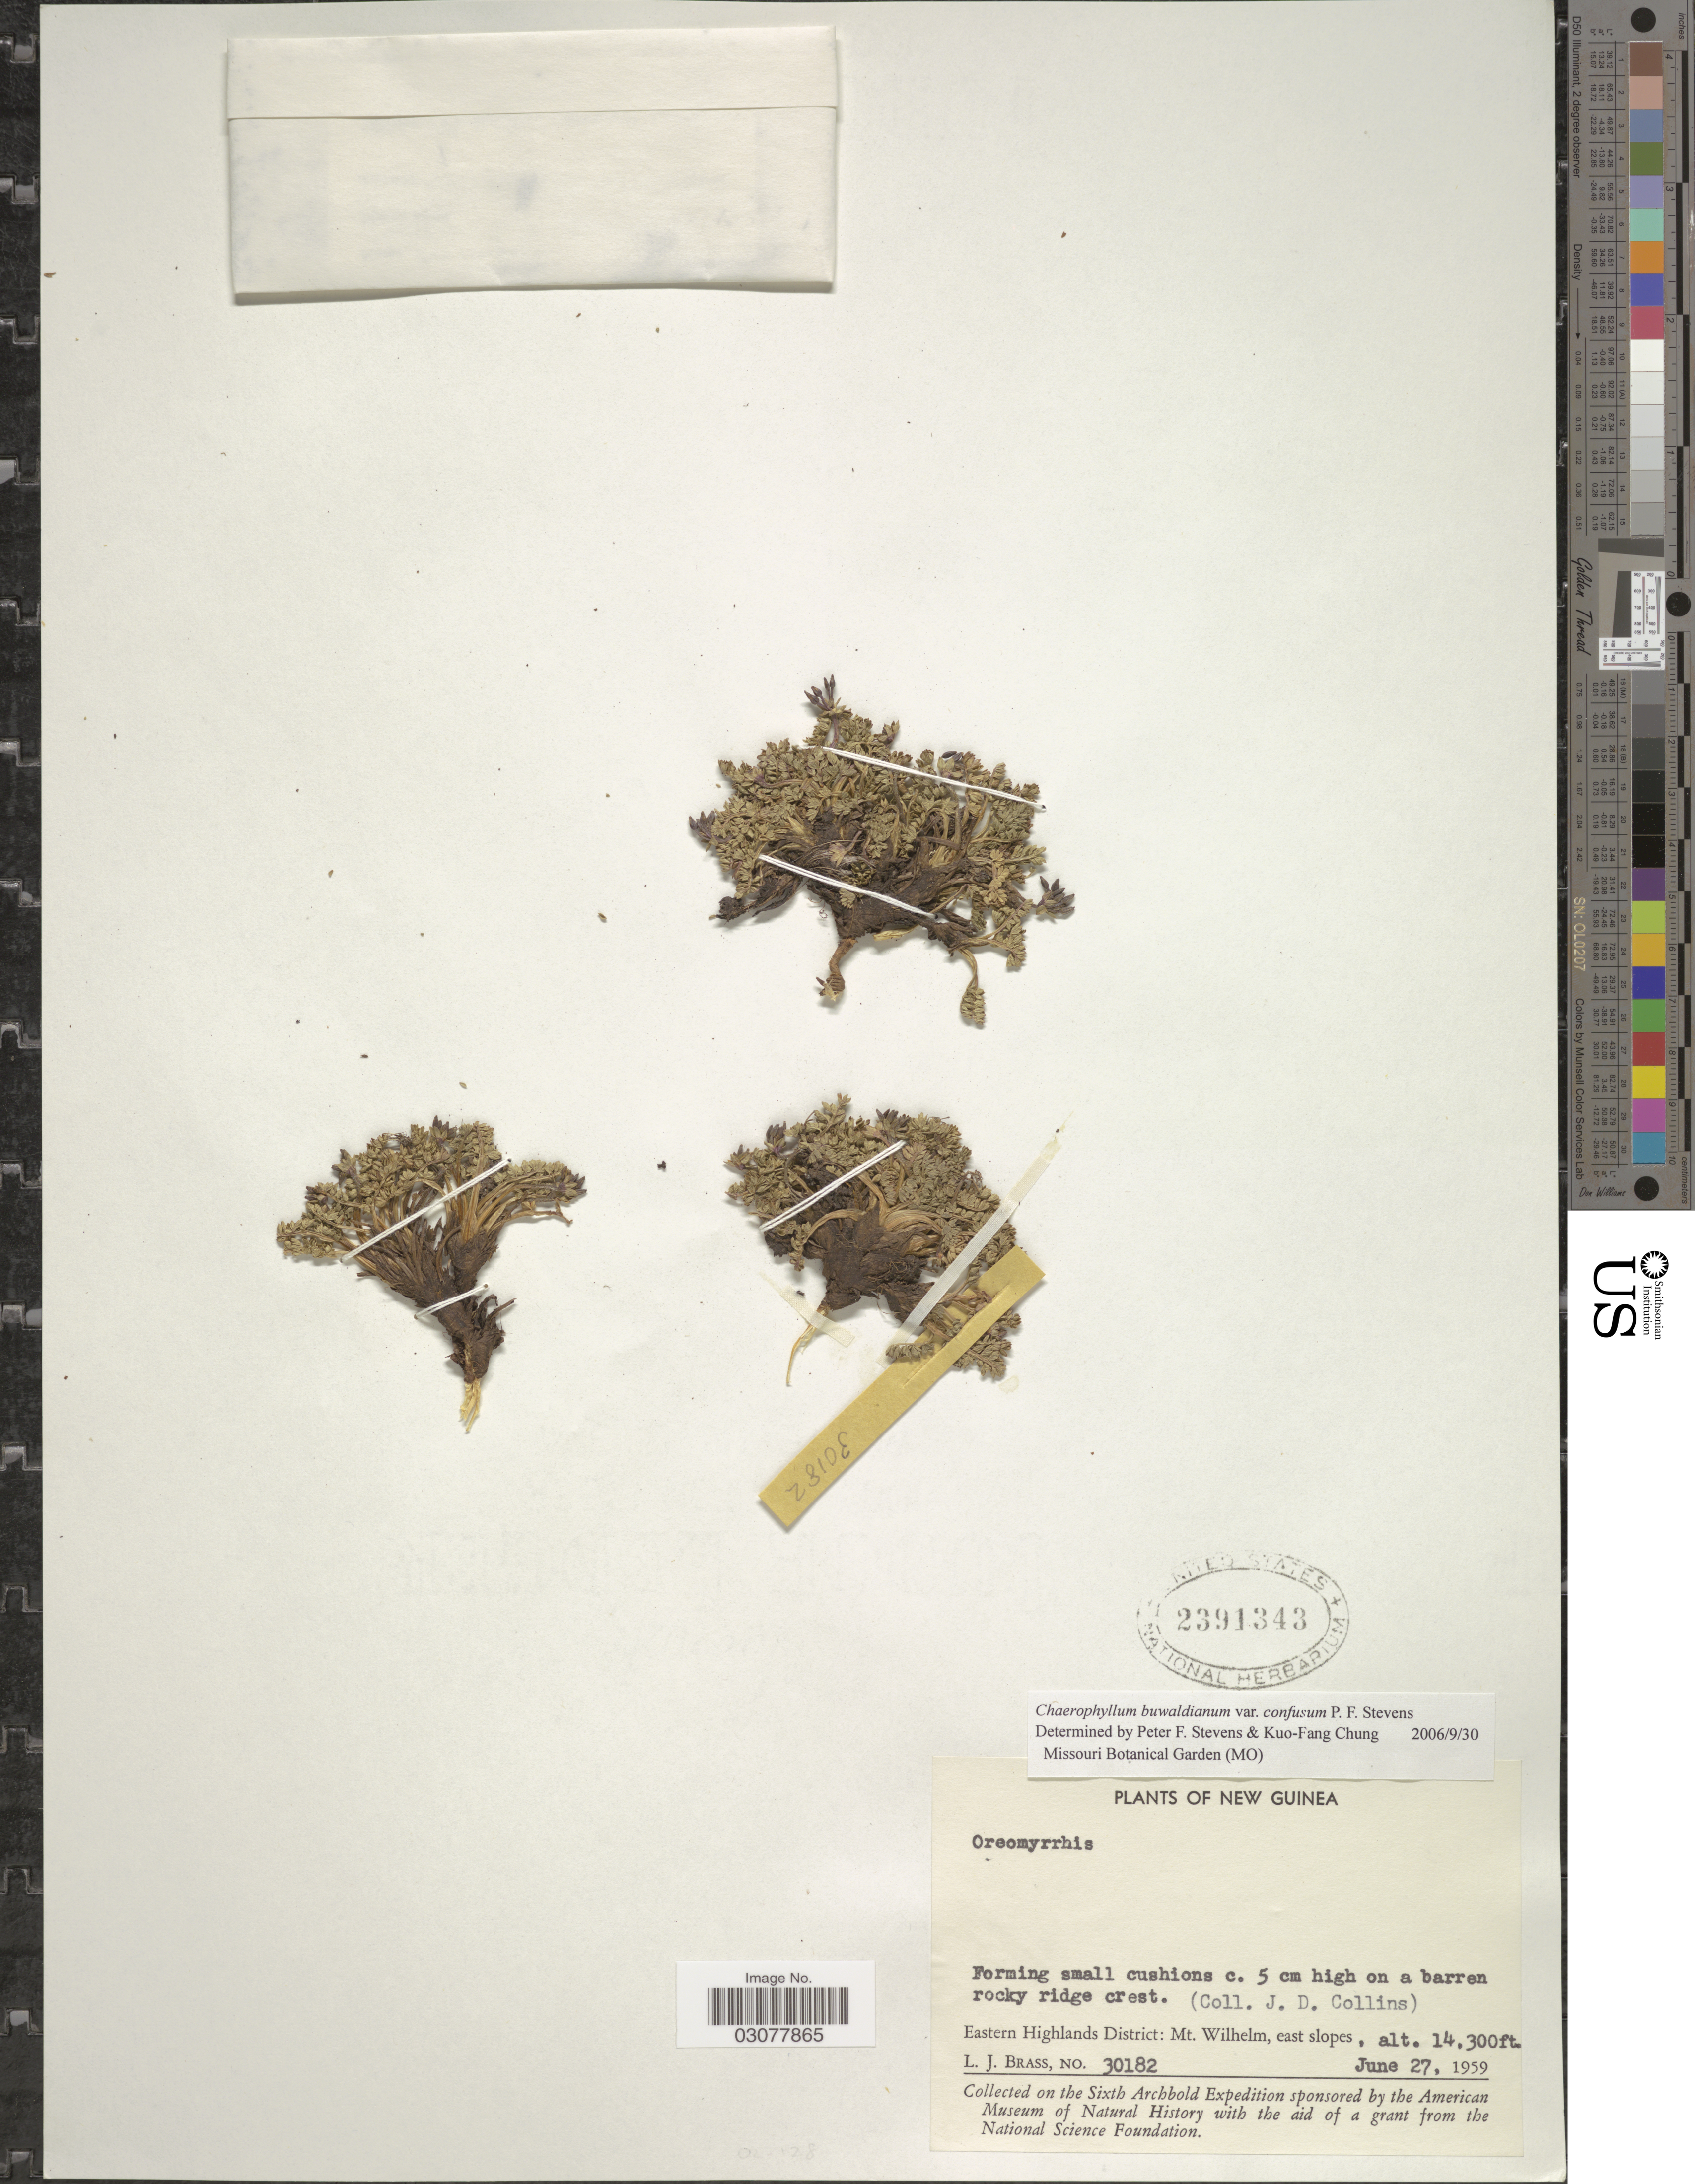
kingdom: Plantae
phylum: Tracheophyta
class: Magnoliopsida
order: Apiales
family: Apiaceae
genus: Chaerophyllum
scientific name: Chaerophyllum buwaldianum var. confusum P.F. Stevens var. nov ined.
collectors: J. Collins & L. J. Brass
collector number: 30182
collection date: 1959-06-27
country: Papua New Guinea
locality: New Guinea, Eastern Highlands District: Mt. Wilhelm, east slopes.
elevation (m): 4359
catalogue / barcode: US 2391343